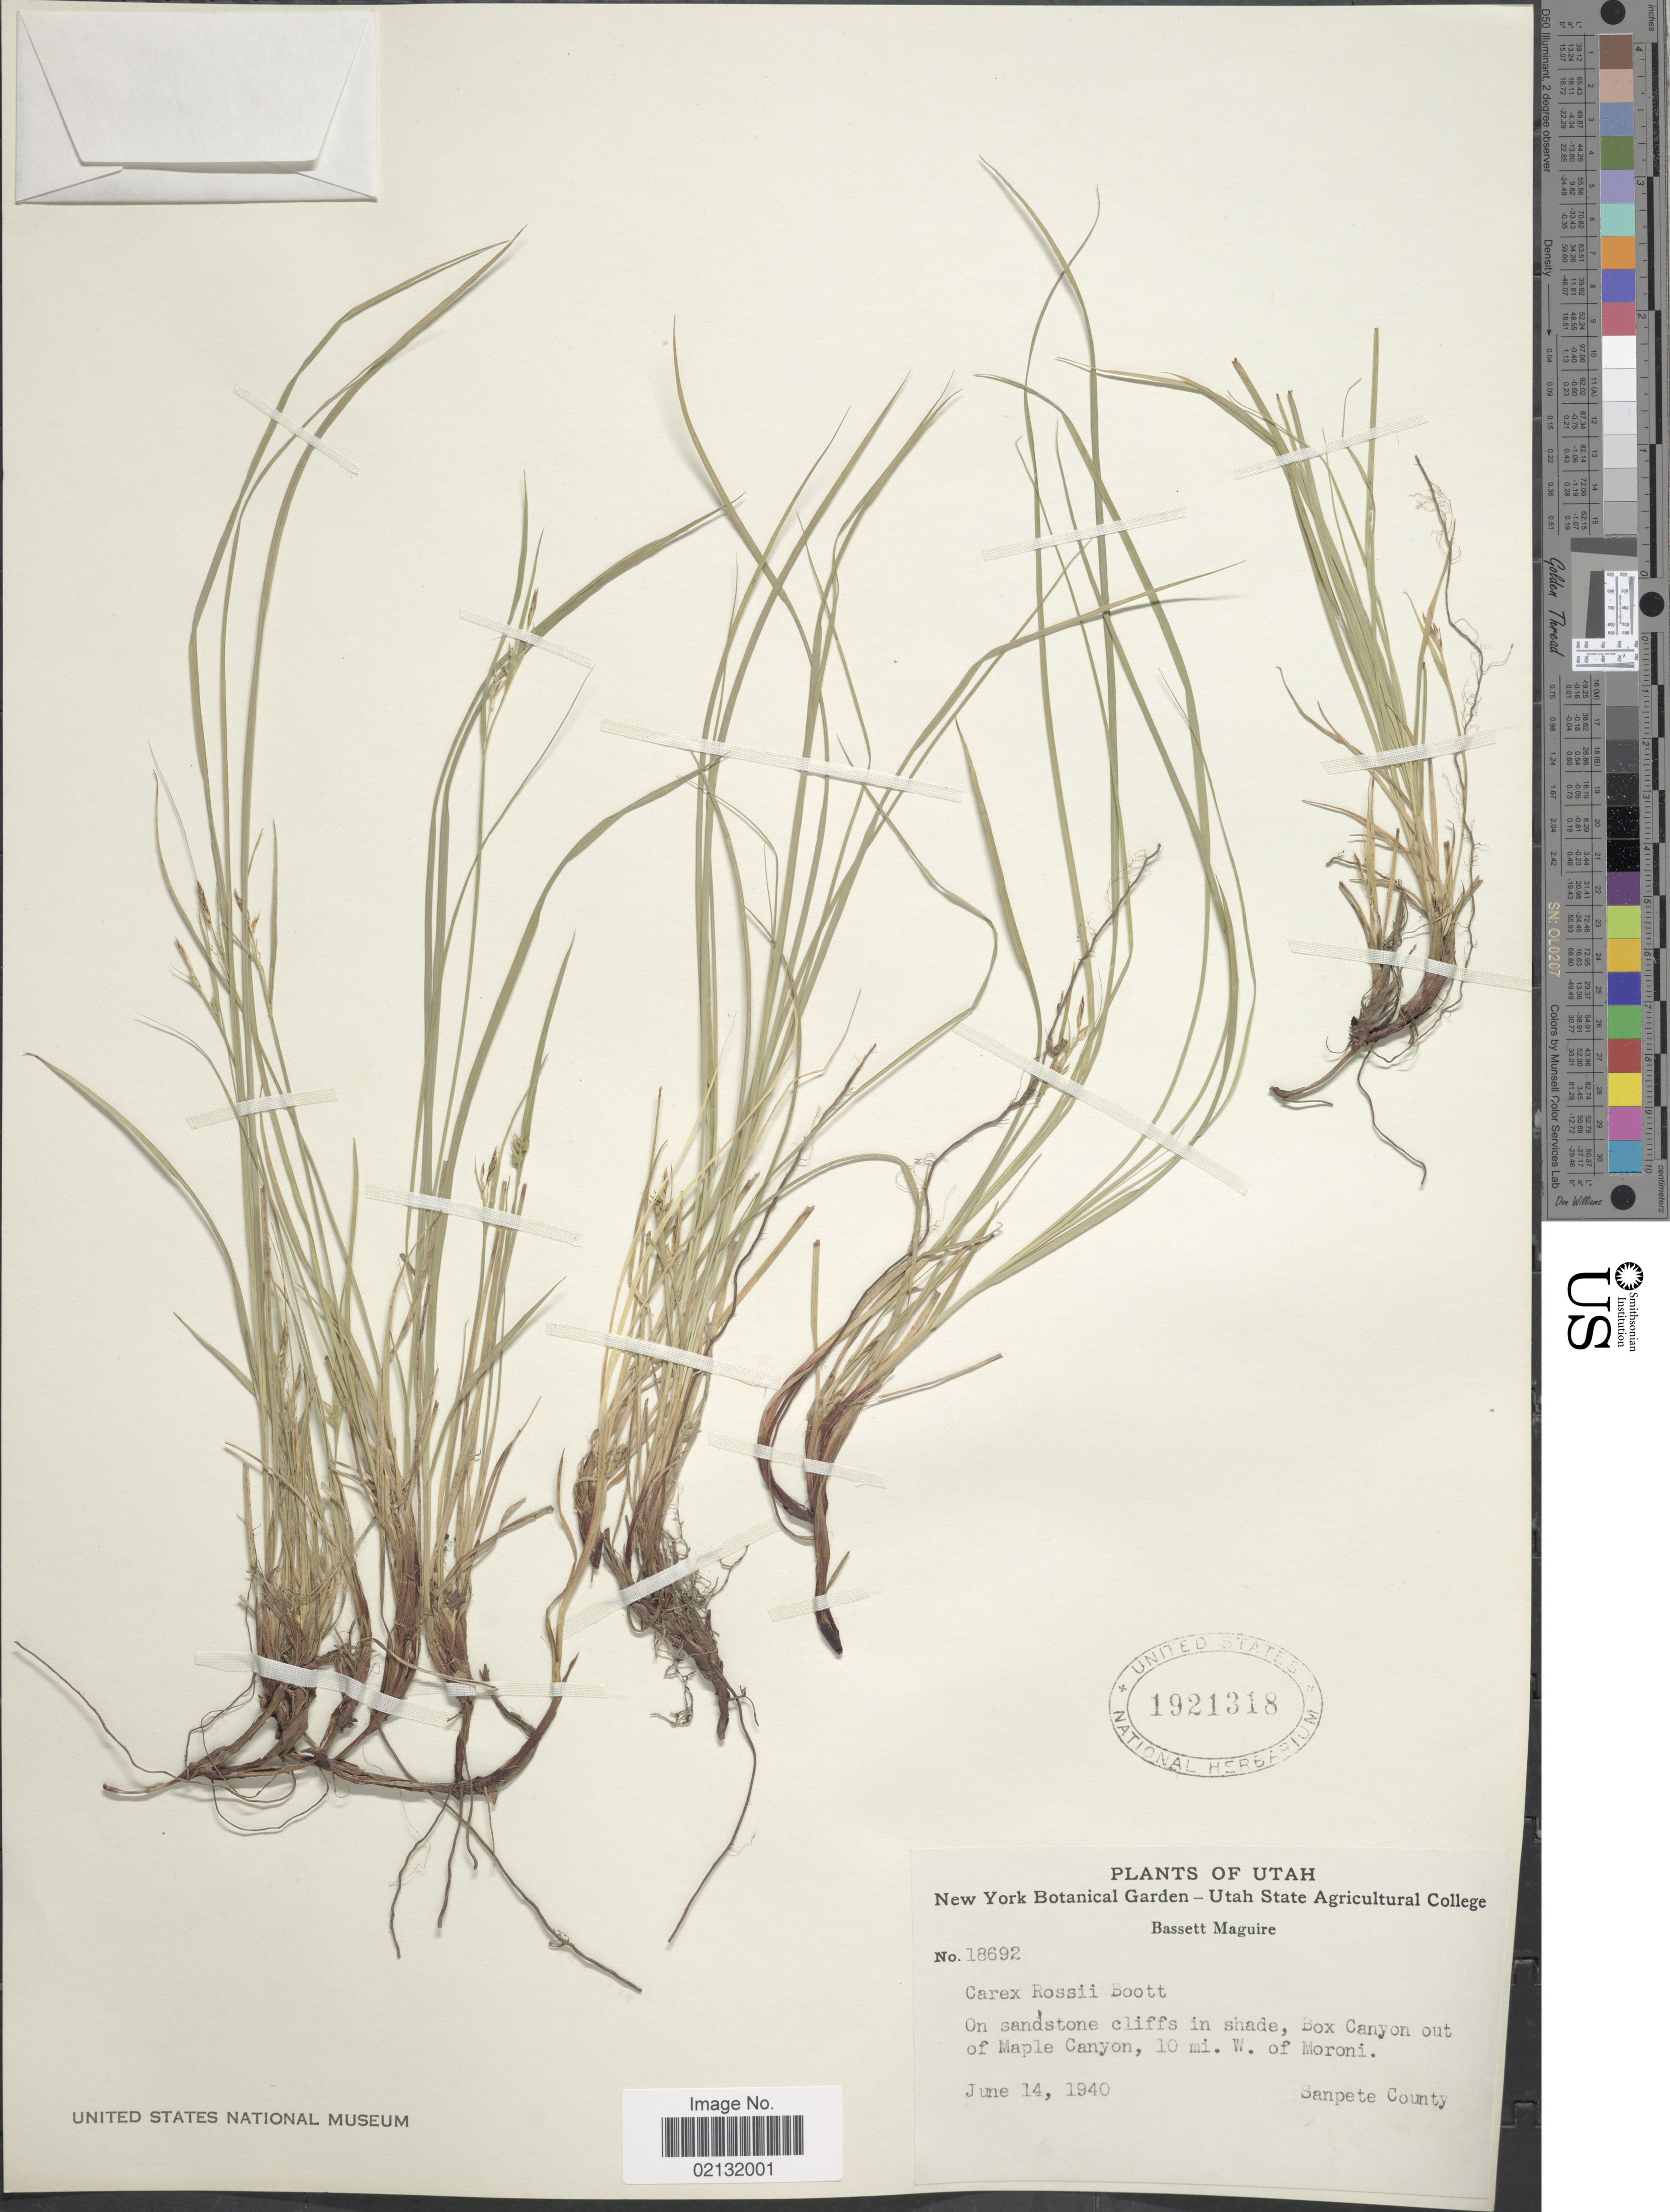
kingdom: Plantae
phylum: Tracheophyta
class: Liliopsida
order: Poales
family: Cyperaceae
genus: Carex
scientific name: Carex rossii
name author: Boott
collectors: B. Maguire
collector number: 18692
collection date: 1940-06-14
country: United States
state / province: Utah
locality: Utah, On sandstone cliffs in shade, Box Canyon out of Maple Canyon, 10 mi. W. of Moroni. Sanpete County.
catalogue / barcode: US 1921318